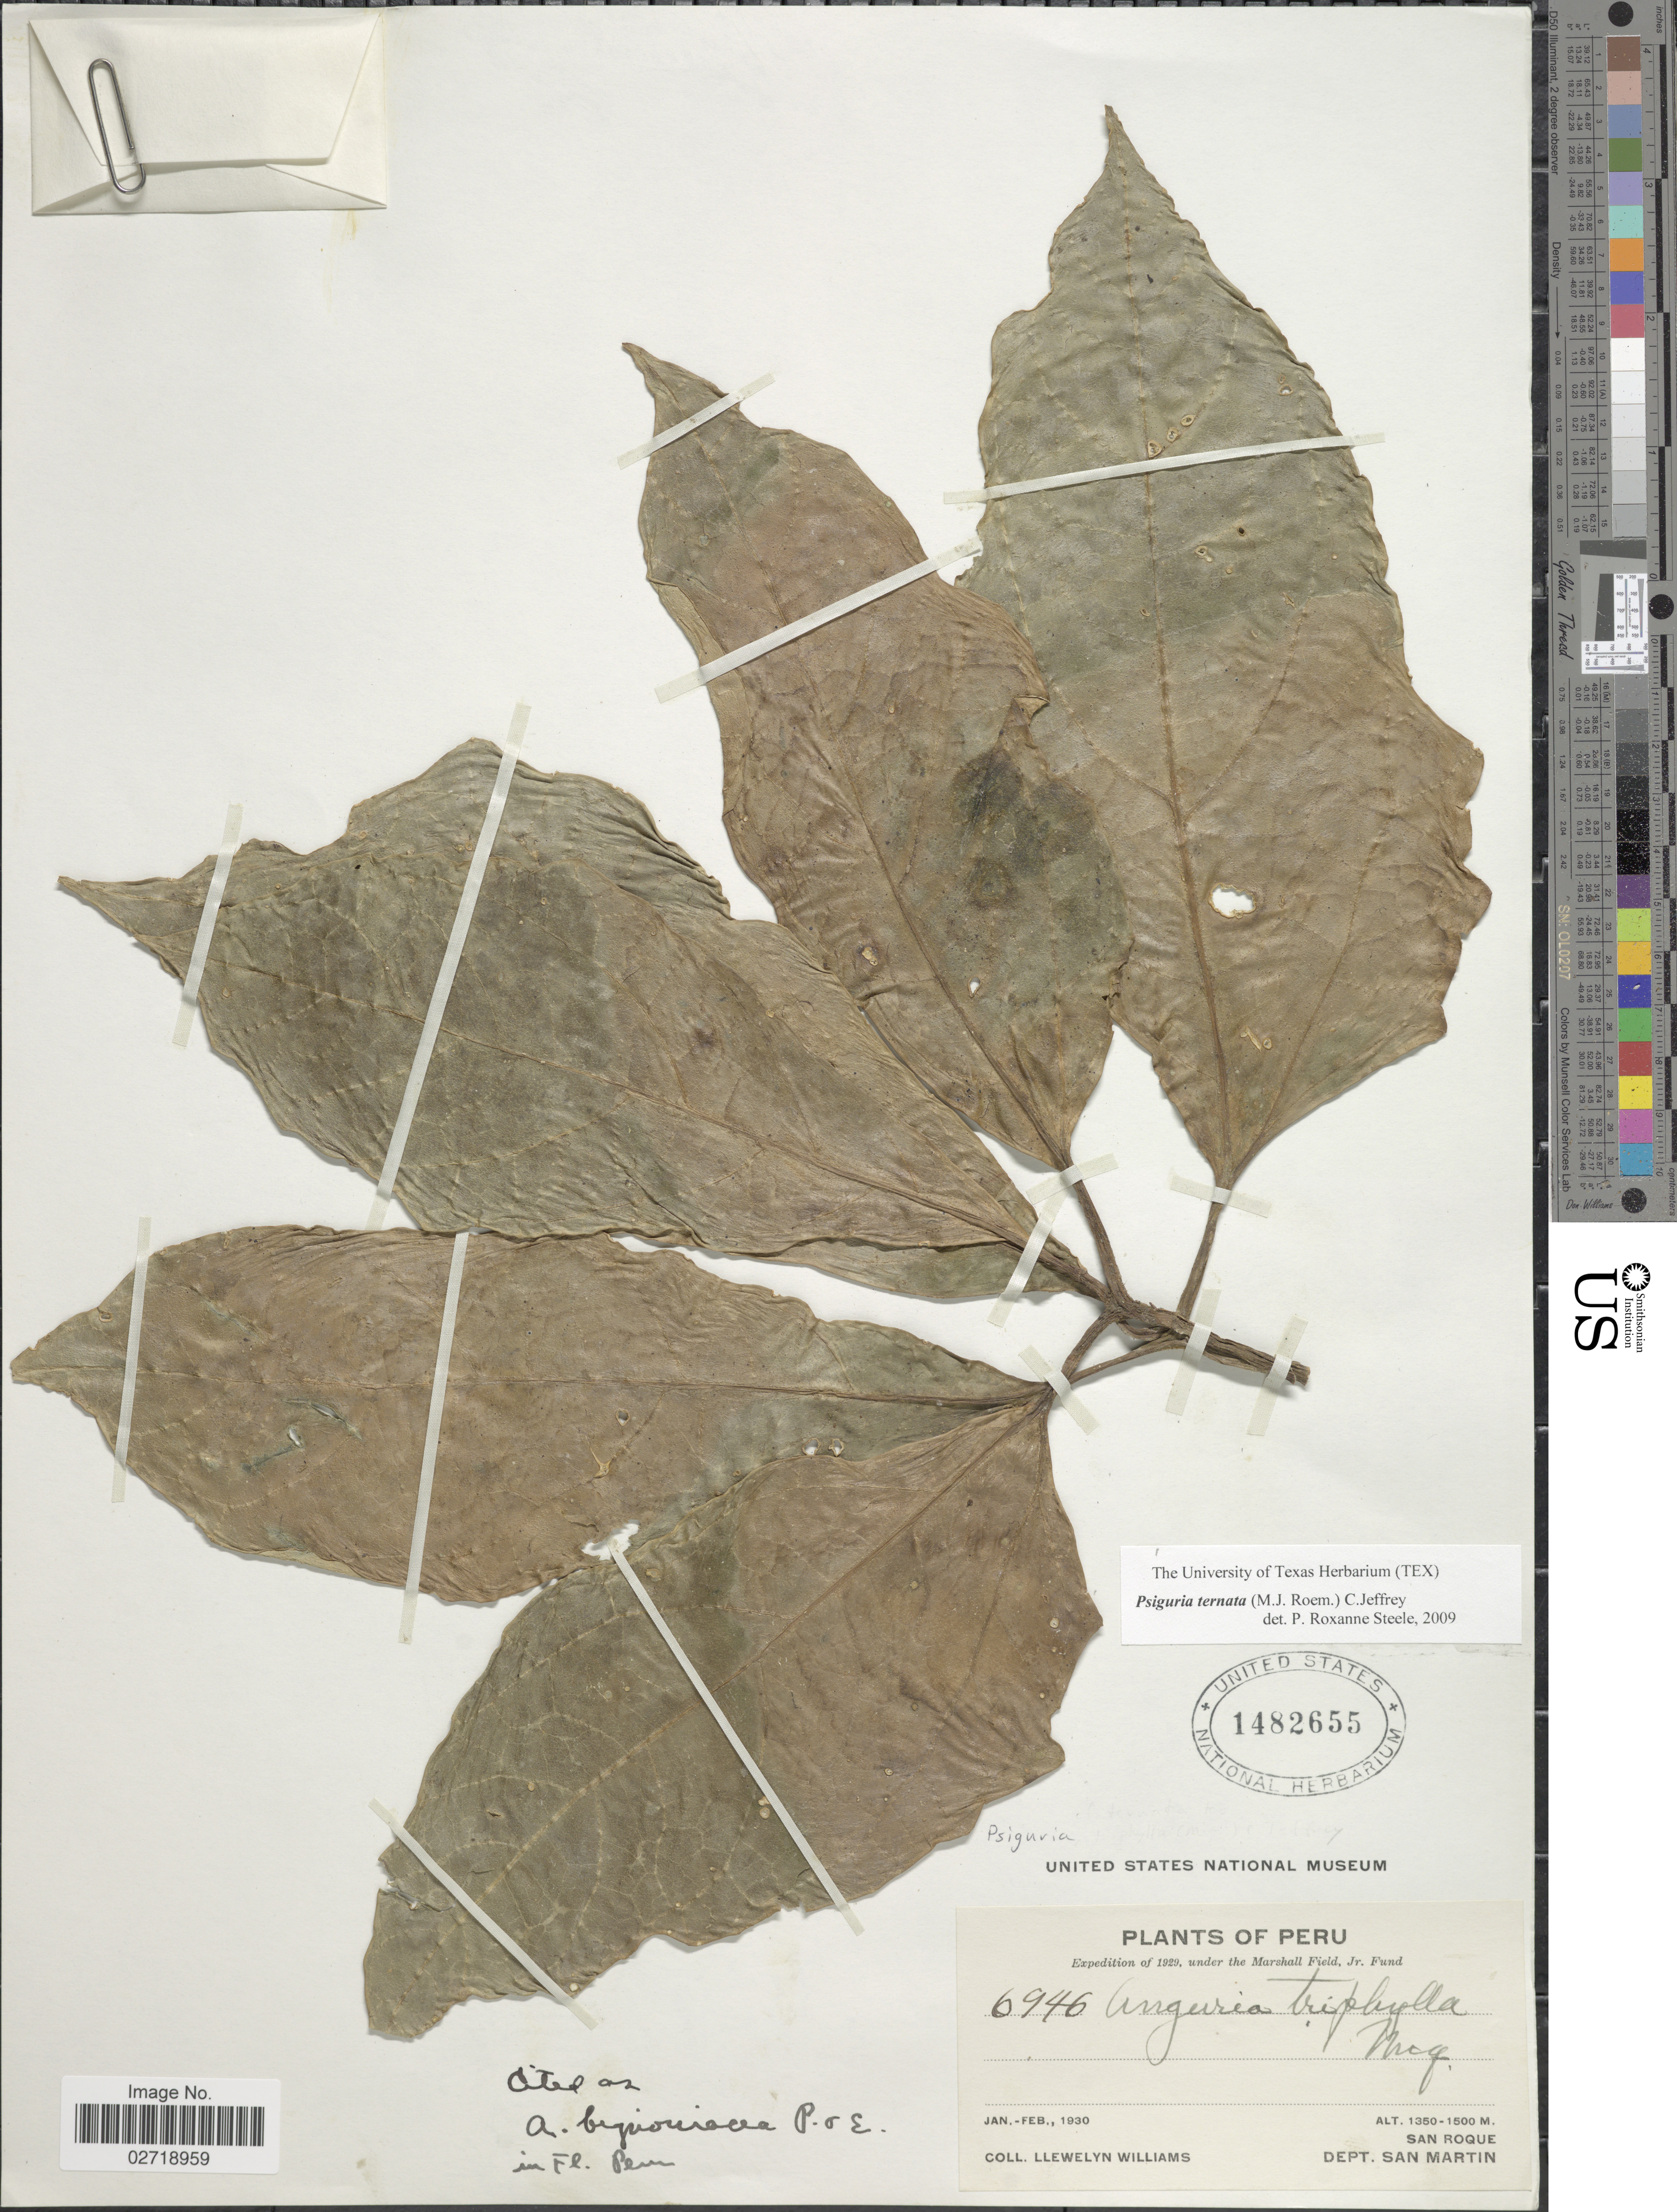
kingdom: Plantae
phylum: Tracheophyta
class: Magnoliopsida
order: Cucurbitales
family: Cucurbitaceae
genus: Psiguria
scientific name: Psiguria ternata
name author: (M. Roem.) C. Jeffrey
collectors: Ll. Williams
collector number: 6946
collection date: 1930-01/1930-02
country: Peru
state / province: San Martín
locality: San Roque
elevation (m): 1350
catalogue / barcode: US 1482655